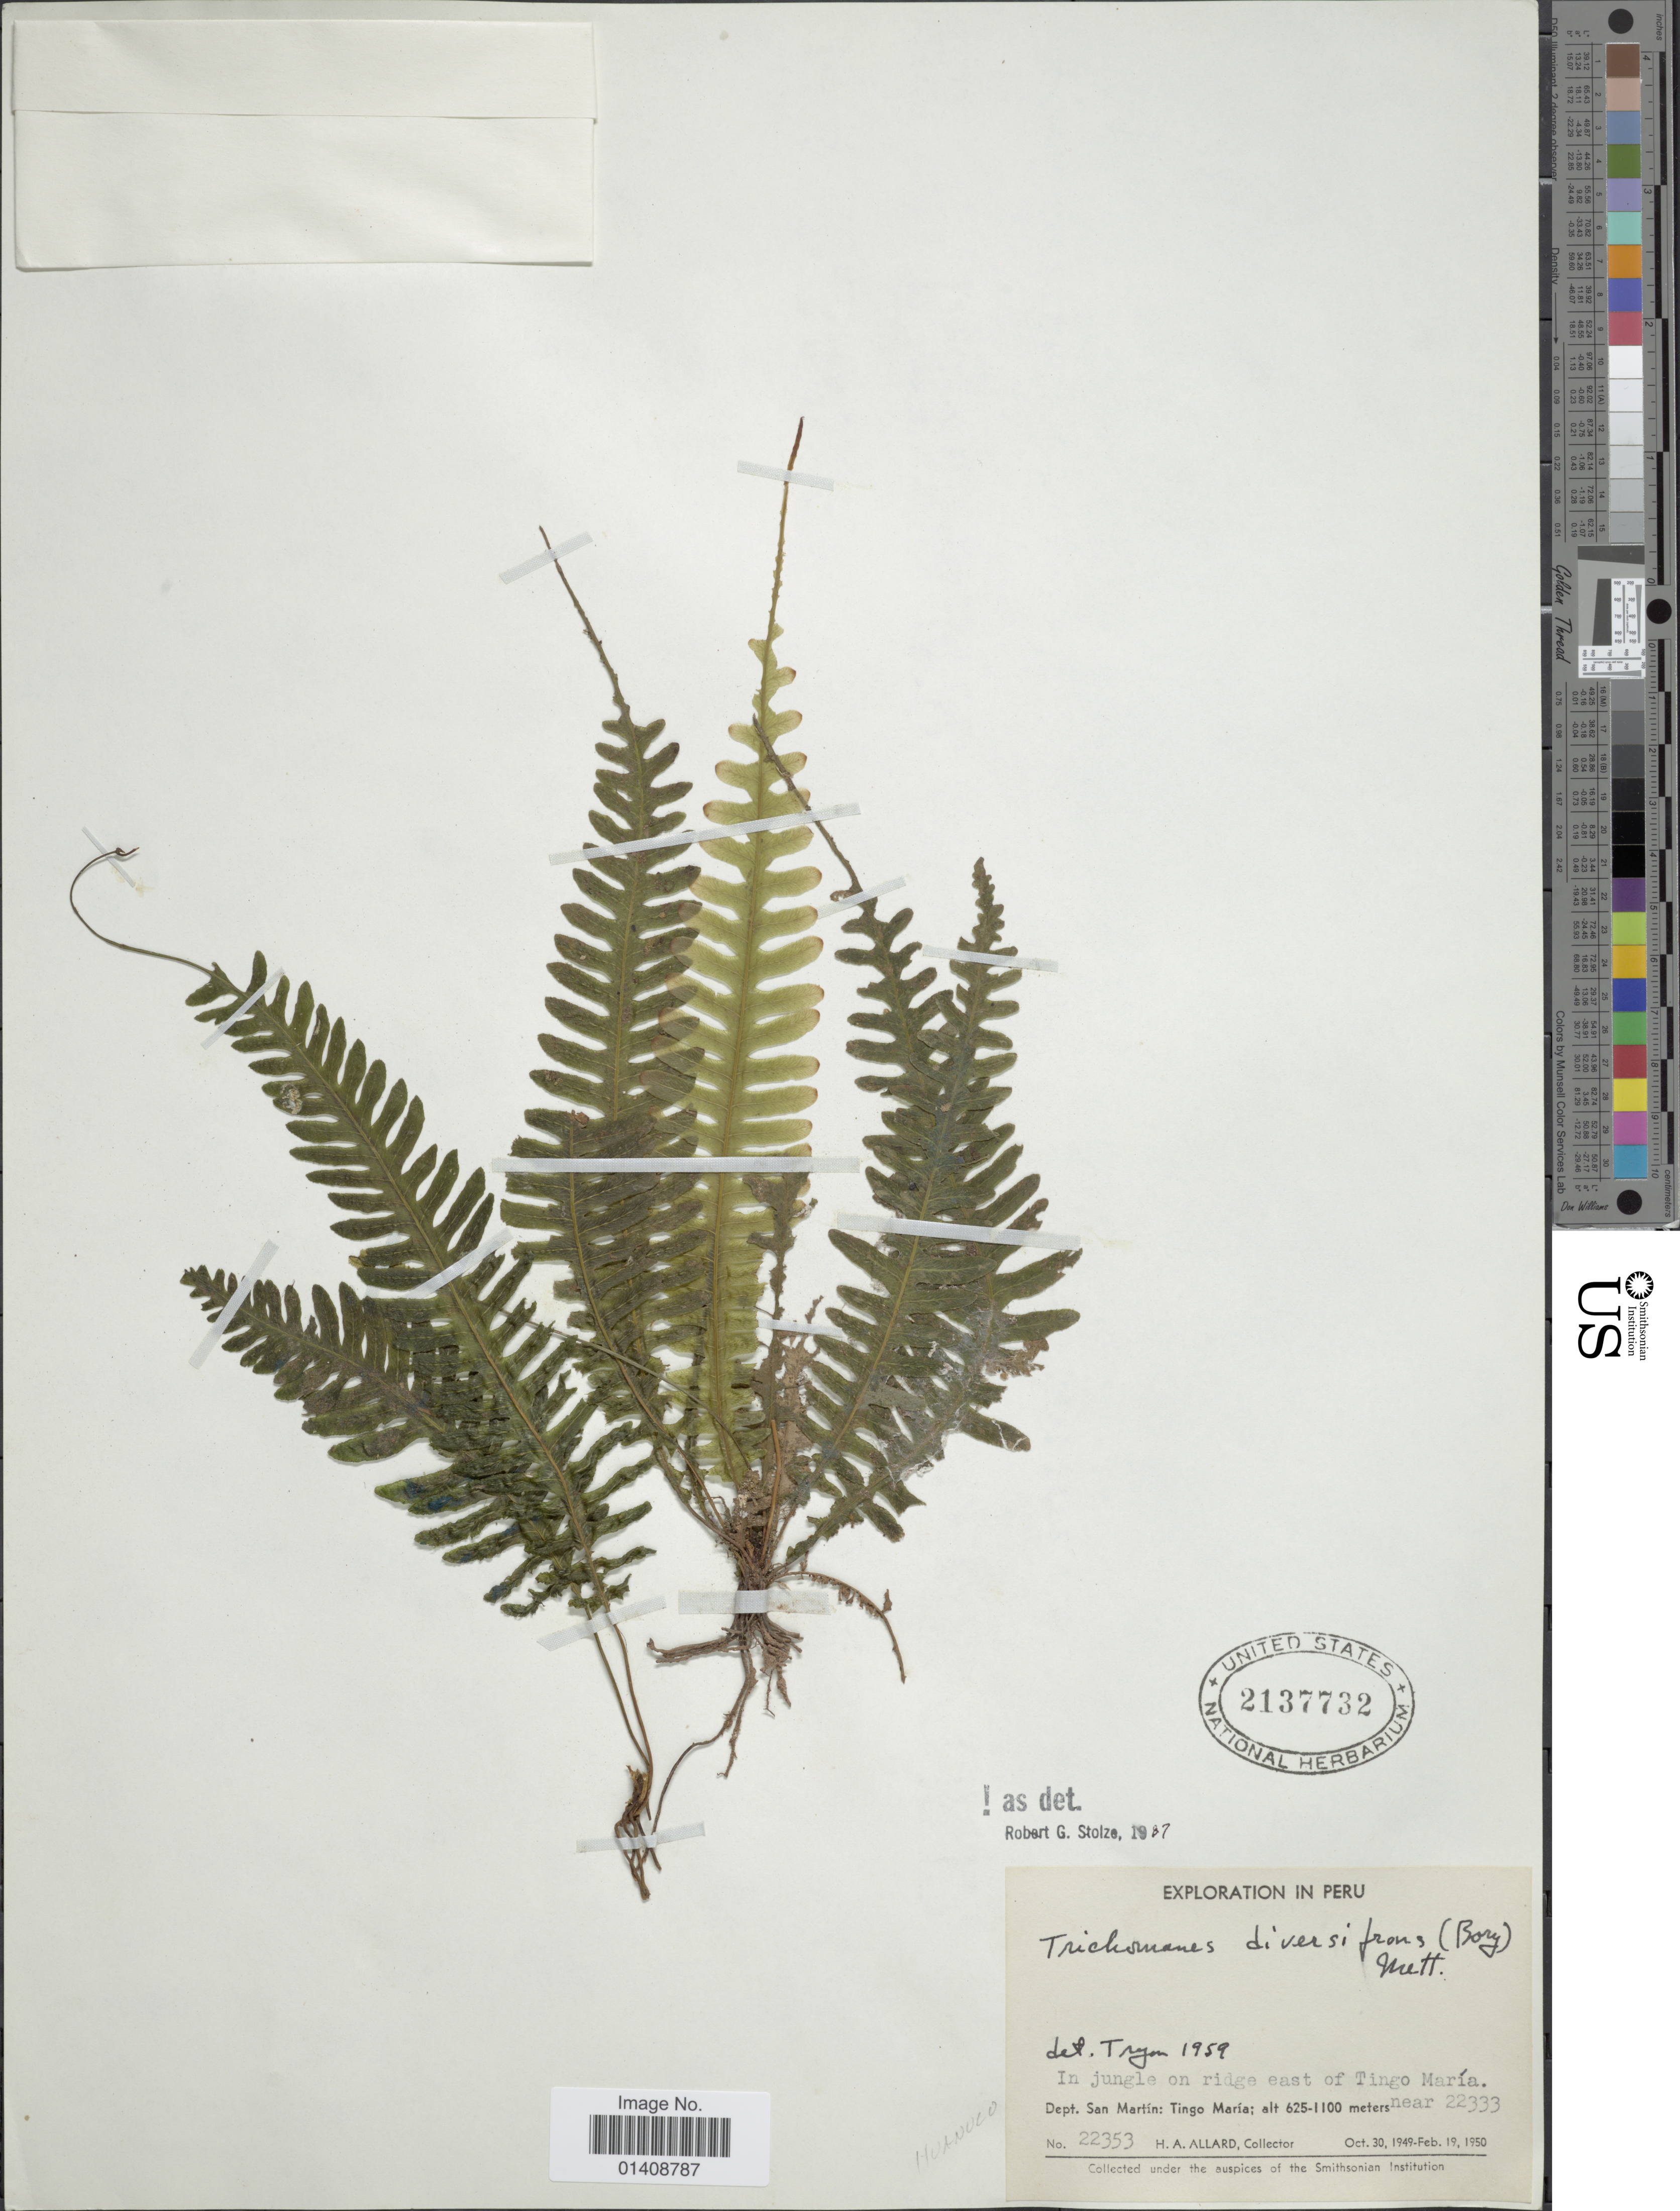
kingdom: Plantae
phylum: Tracheophyta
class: Polypodiopsida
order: Hymenophyllales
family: Hymenophyllaceae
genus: Trichomanes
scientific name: Trichomanes diversifrons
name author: (Bory) Mett. ex Sadeb.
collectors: H. A. Allard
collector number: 22353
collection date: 1949-10-30/1950-02-19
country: Peru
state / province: San Martín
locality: Tingo Maria. Dept. San Martin. In jungle on ridge east of Tingo Maria near 22333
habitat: in jungle on ridge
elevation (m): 625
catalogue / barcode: US 2137732